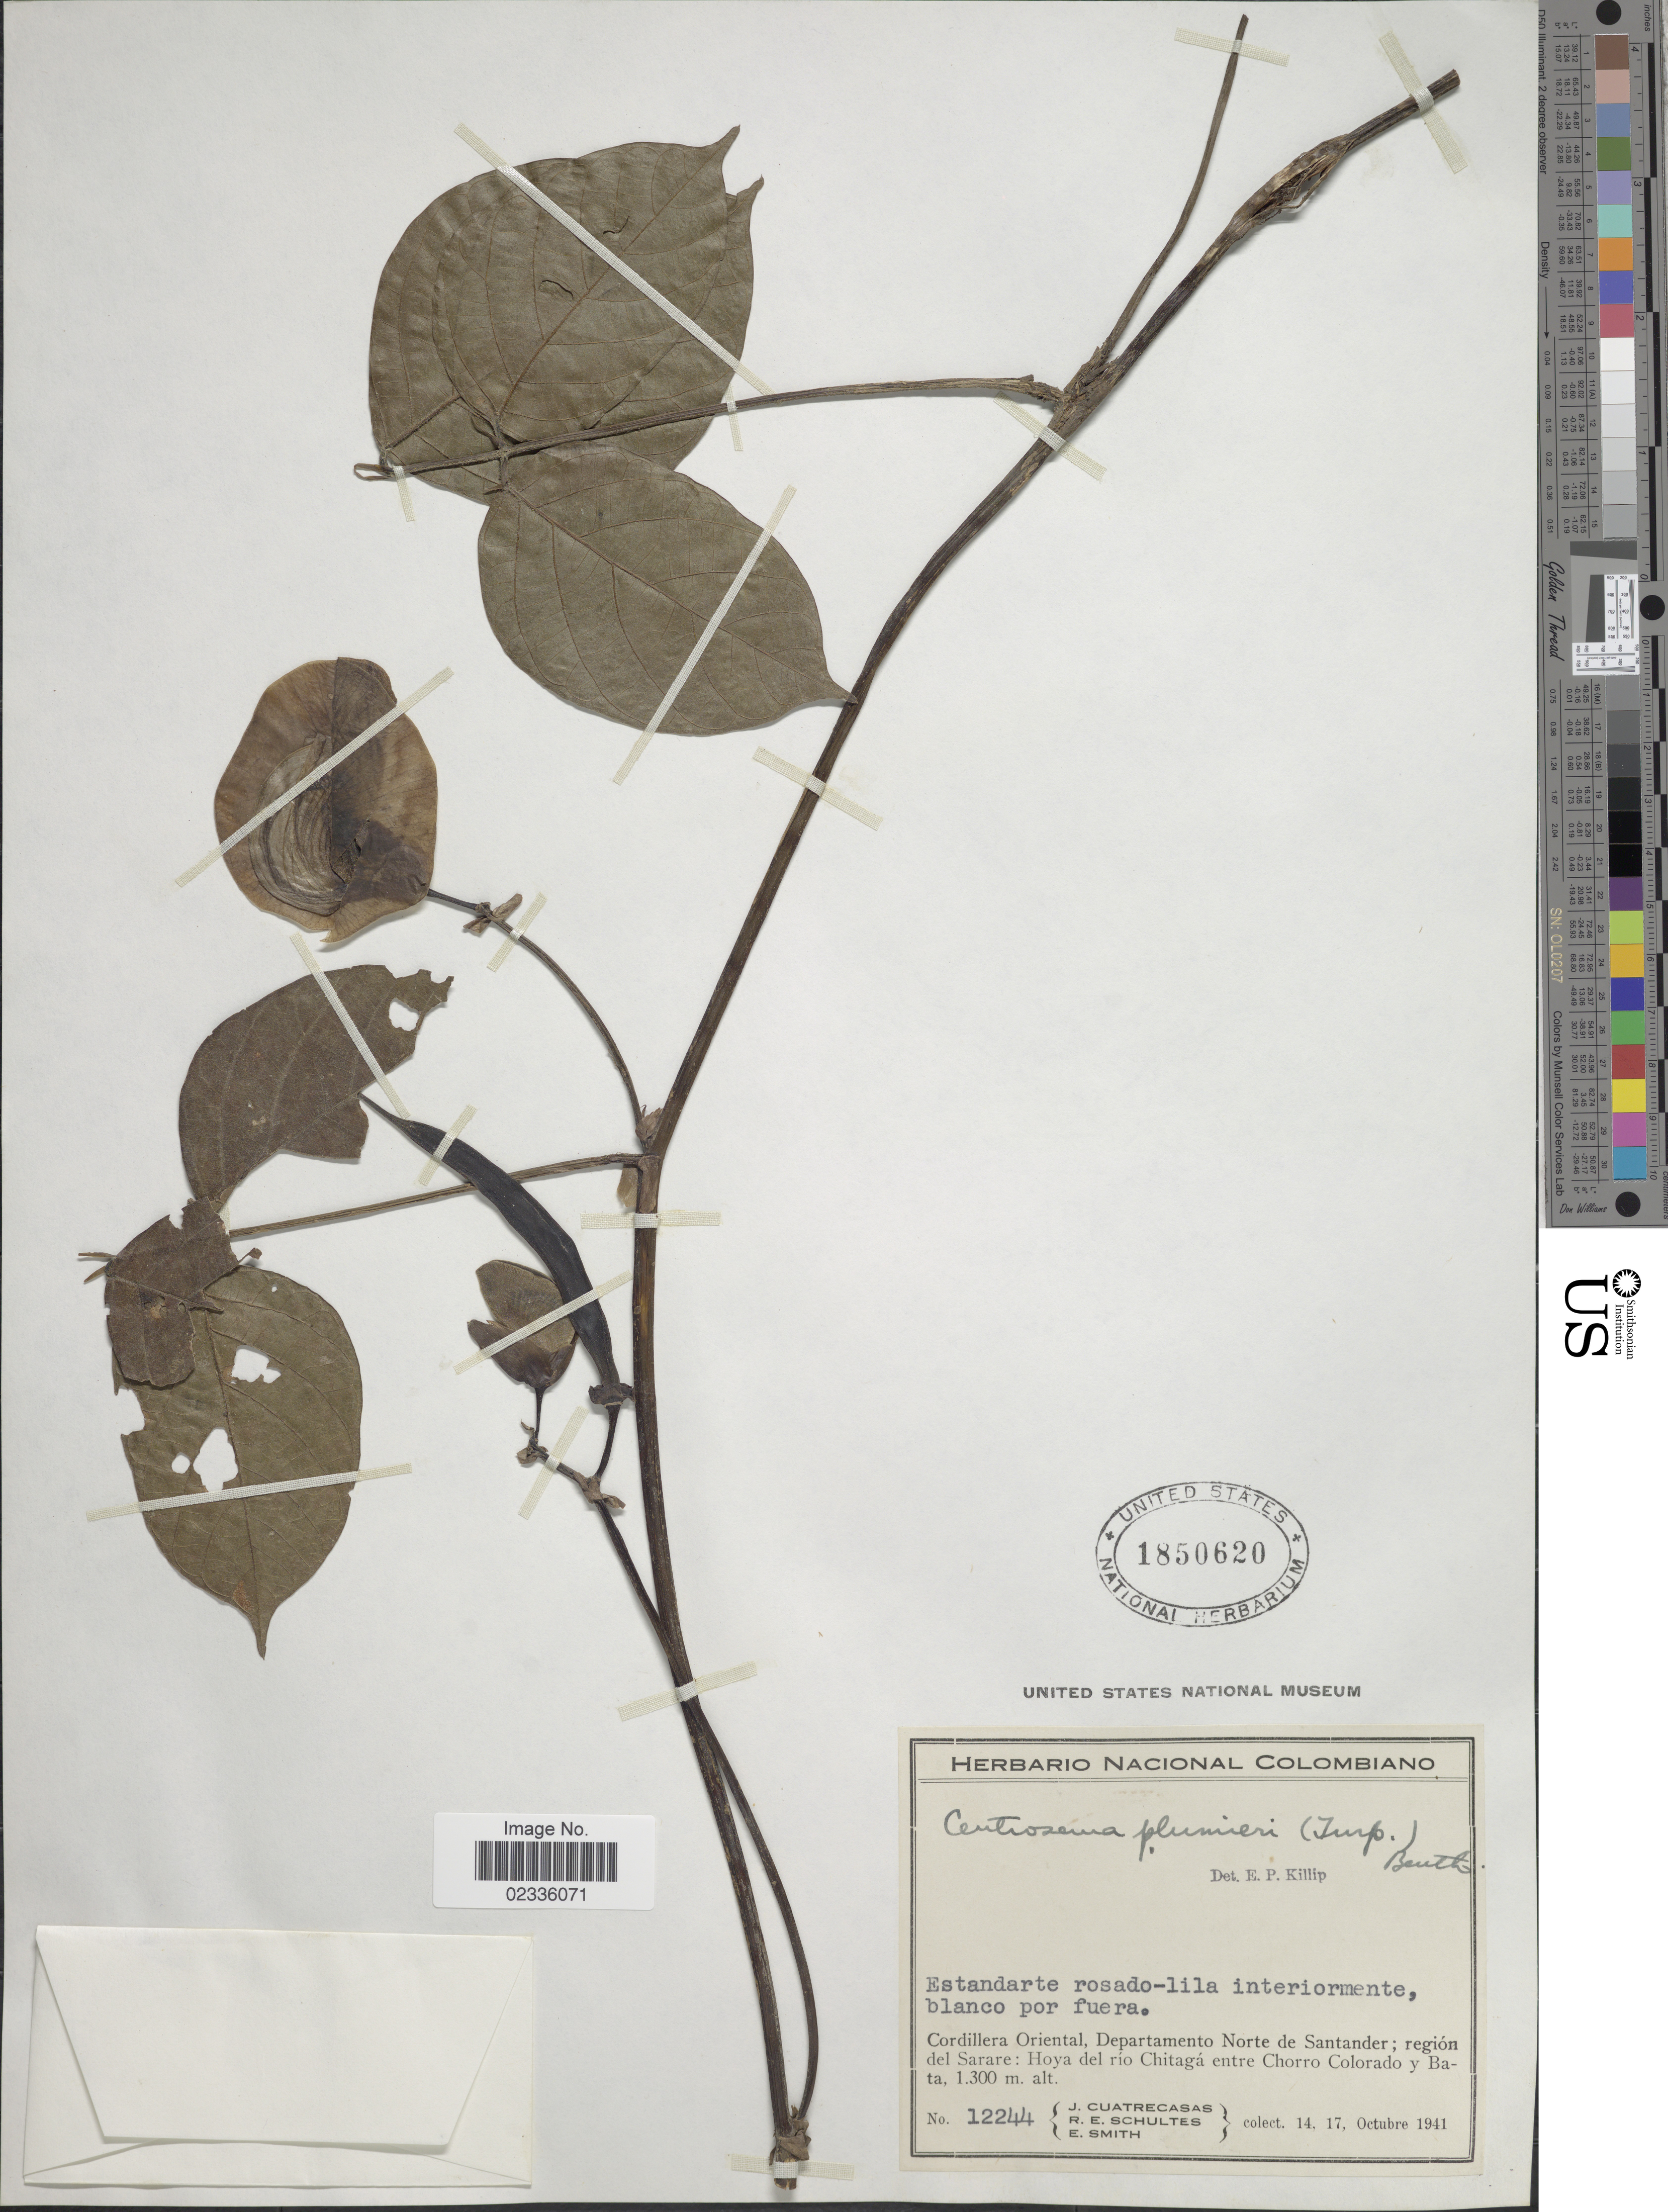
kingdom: Plantae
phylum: Tracheophyta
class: Magnoliopsida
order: Fabales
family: Fabaceae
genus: Centrosema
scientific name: Centrosema plumieri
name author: (Turpin ex Pers.) Benth.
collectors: J. Cuatrecasas, R. E. Schultes & E. Smith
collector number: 12244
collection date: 1941-10-14/1941-10-17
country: Colombia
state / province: Norte de Santander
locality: Cordillera Oriental, Departamento Norte de Santander; region del Sarare: Hoya del rio Chitaga entre Chorro Colorado y Bata.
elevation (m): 1300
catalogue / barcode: US 1850620